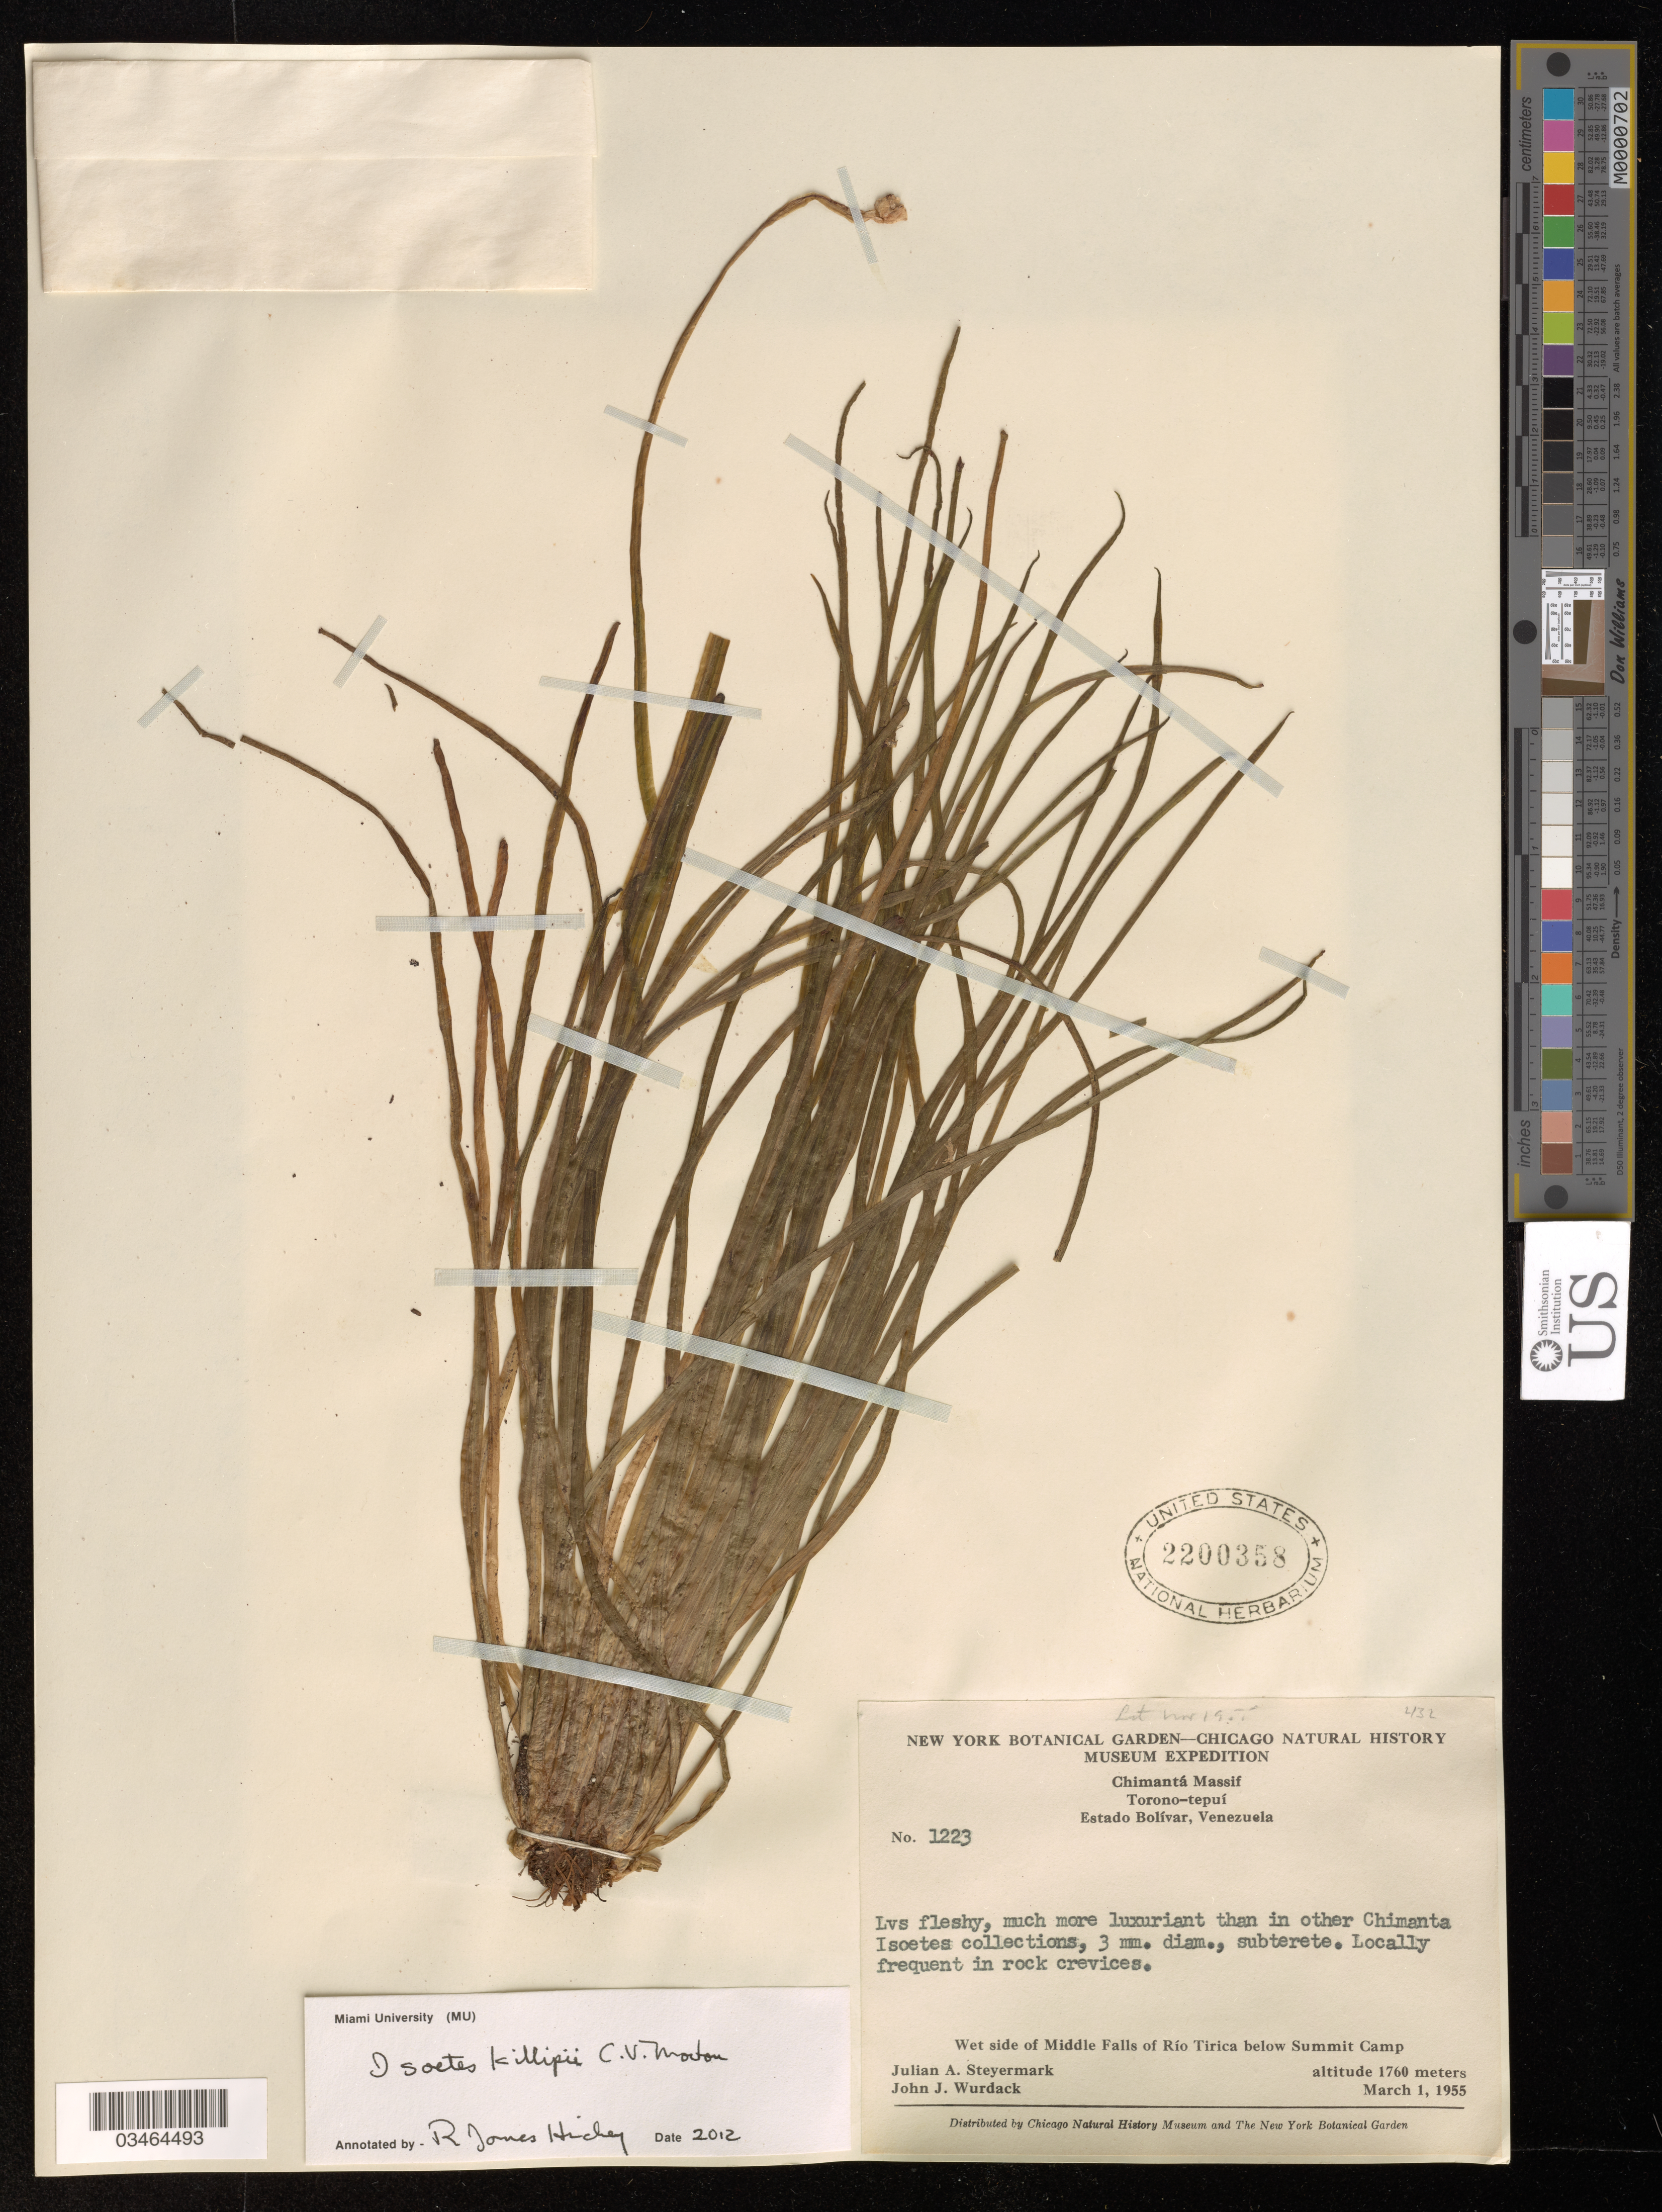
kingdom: Plantae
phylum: Tracheophyta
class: Lycopodiopsida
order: Isoetales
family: Isoetaceae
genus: Isoetes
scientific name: Isoetes killipii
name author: C.V. Morton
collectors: J. Steyermark & J. J. Wurdack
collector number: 1223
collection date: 1955-03-01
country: Venezuela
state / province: Bolivar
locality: New York Botanical Garden - Chicago Natural History Museum Expedition. Chimantá Massif. Torono-tepuí. Wet side of Middle Falls of Río Tirica below Summit Camp.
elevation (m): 1760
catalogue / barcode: US 2200358